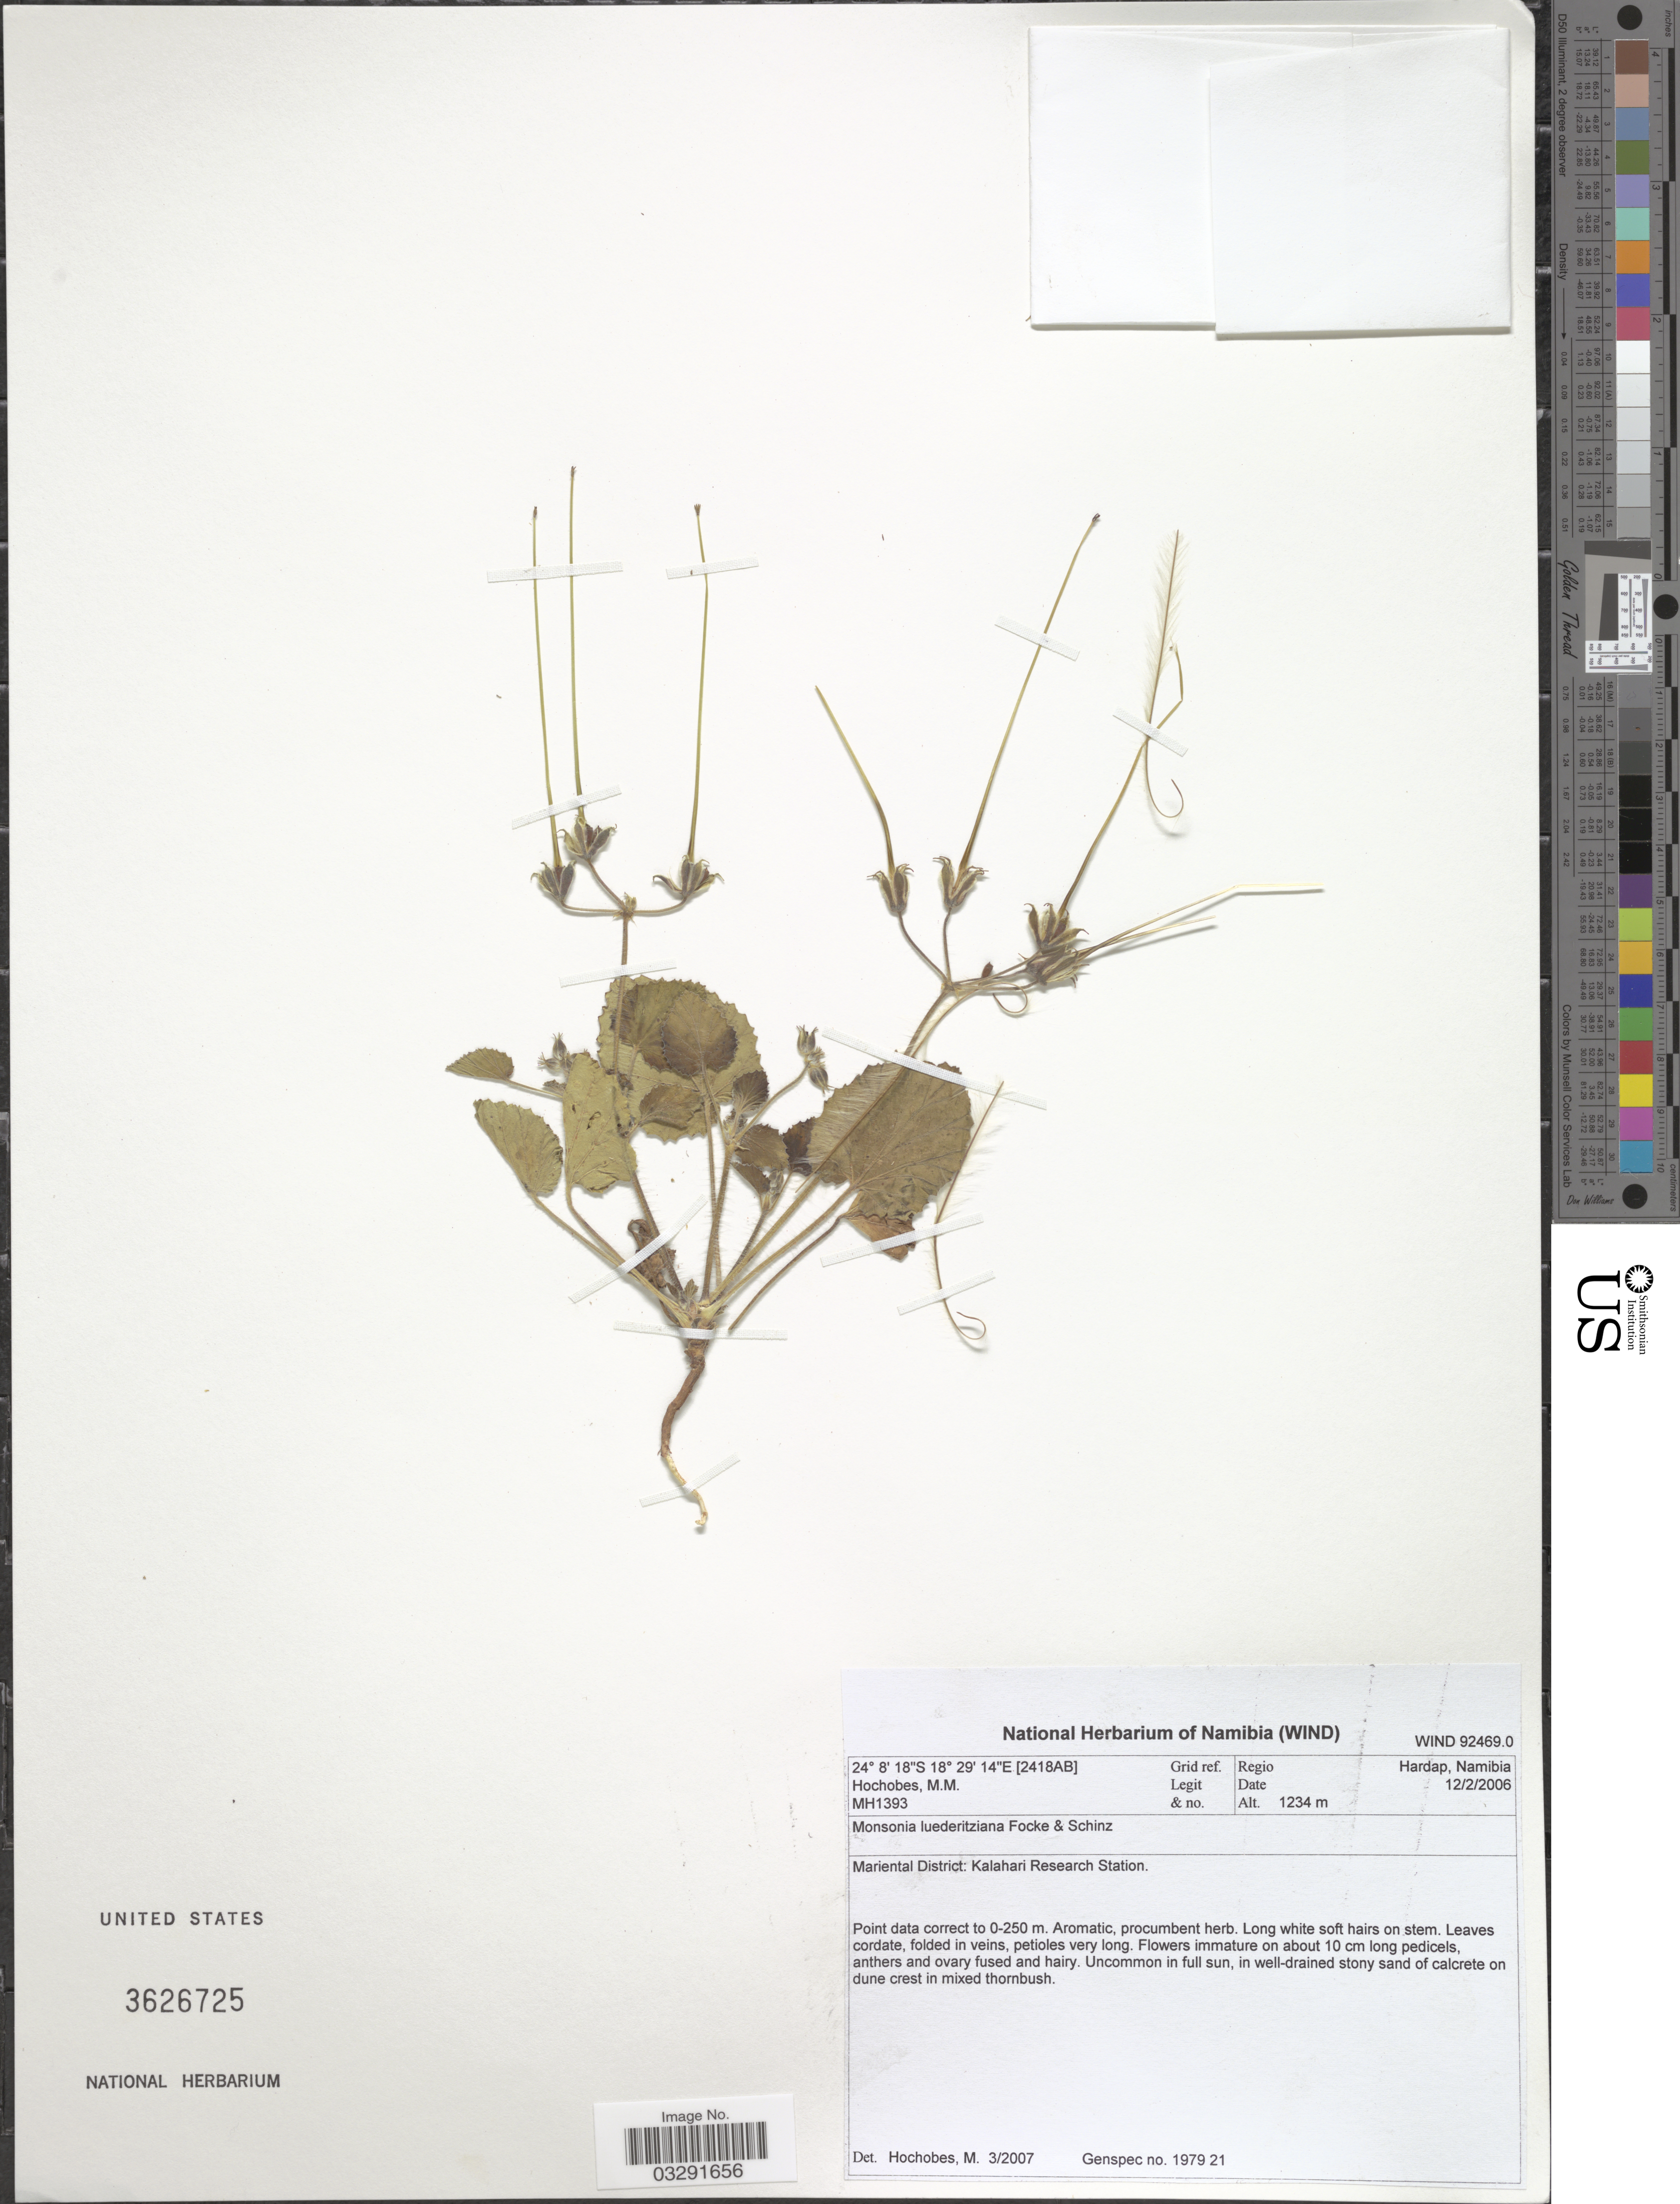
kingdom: Plantae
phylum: Tracheophyta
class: Magnoliopsida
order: Geraniales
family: Geraniaceae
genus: Monsonia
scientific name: Monsonia luederitziana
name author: Focke & Schinz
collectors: M. Hochobes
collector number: MH1393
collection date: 2006-02-12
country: Namibia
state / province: Hardap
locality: Grid ref. [2418AB]. Regio Hardap, Namibia. Mariental District: Kalahari Research Station.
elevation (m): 1234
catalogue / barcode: US 3626725